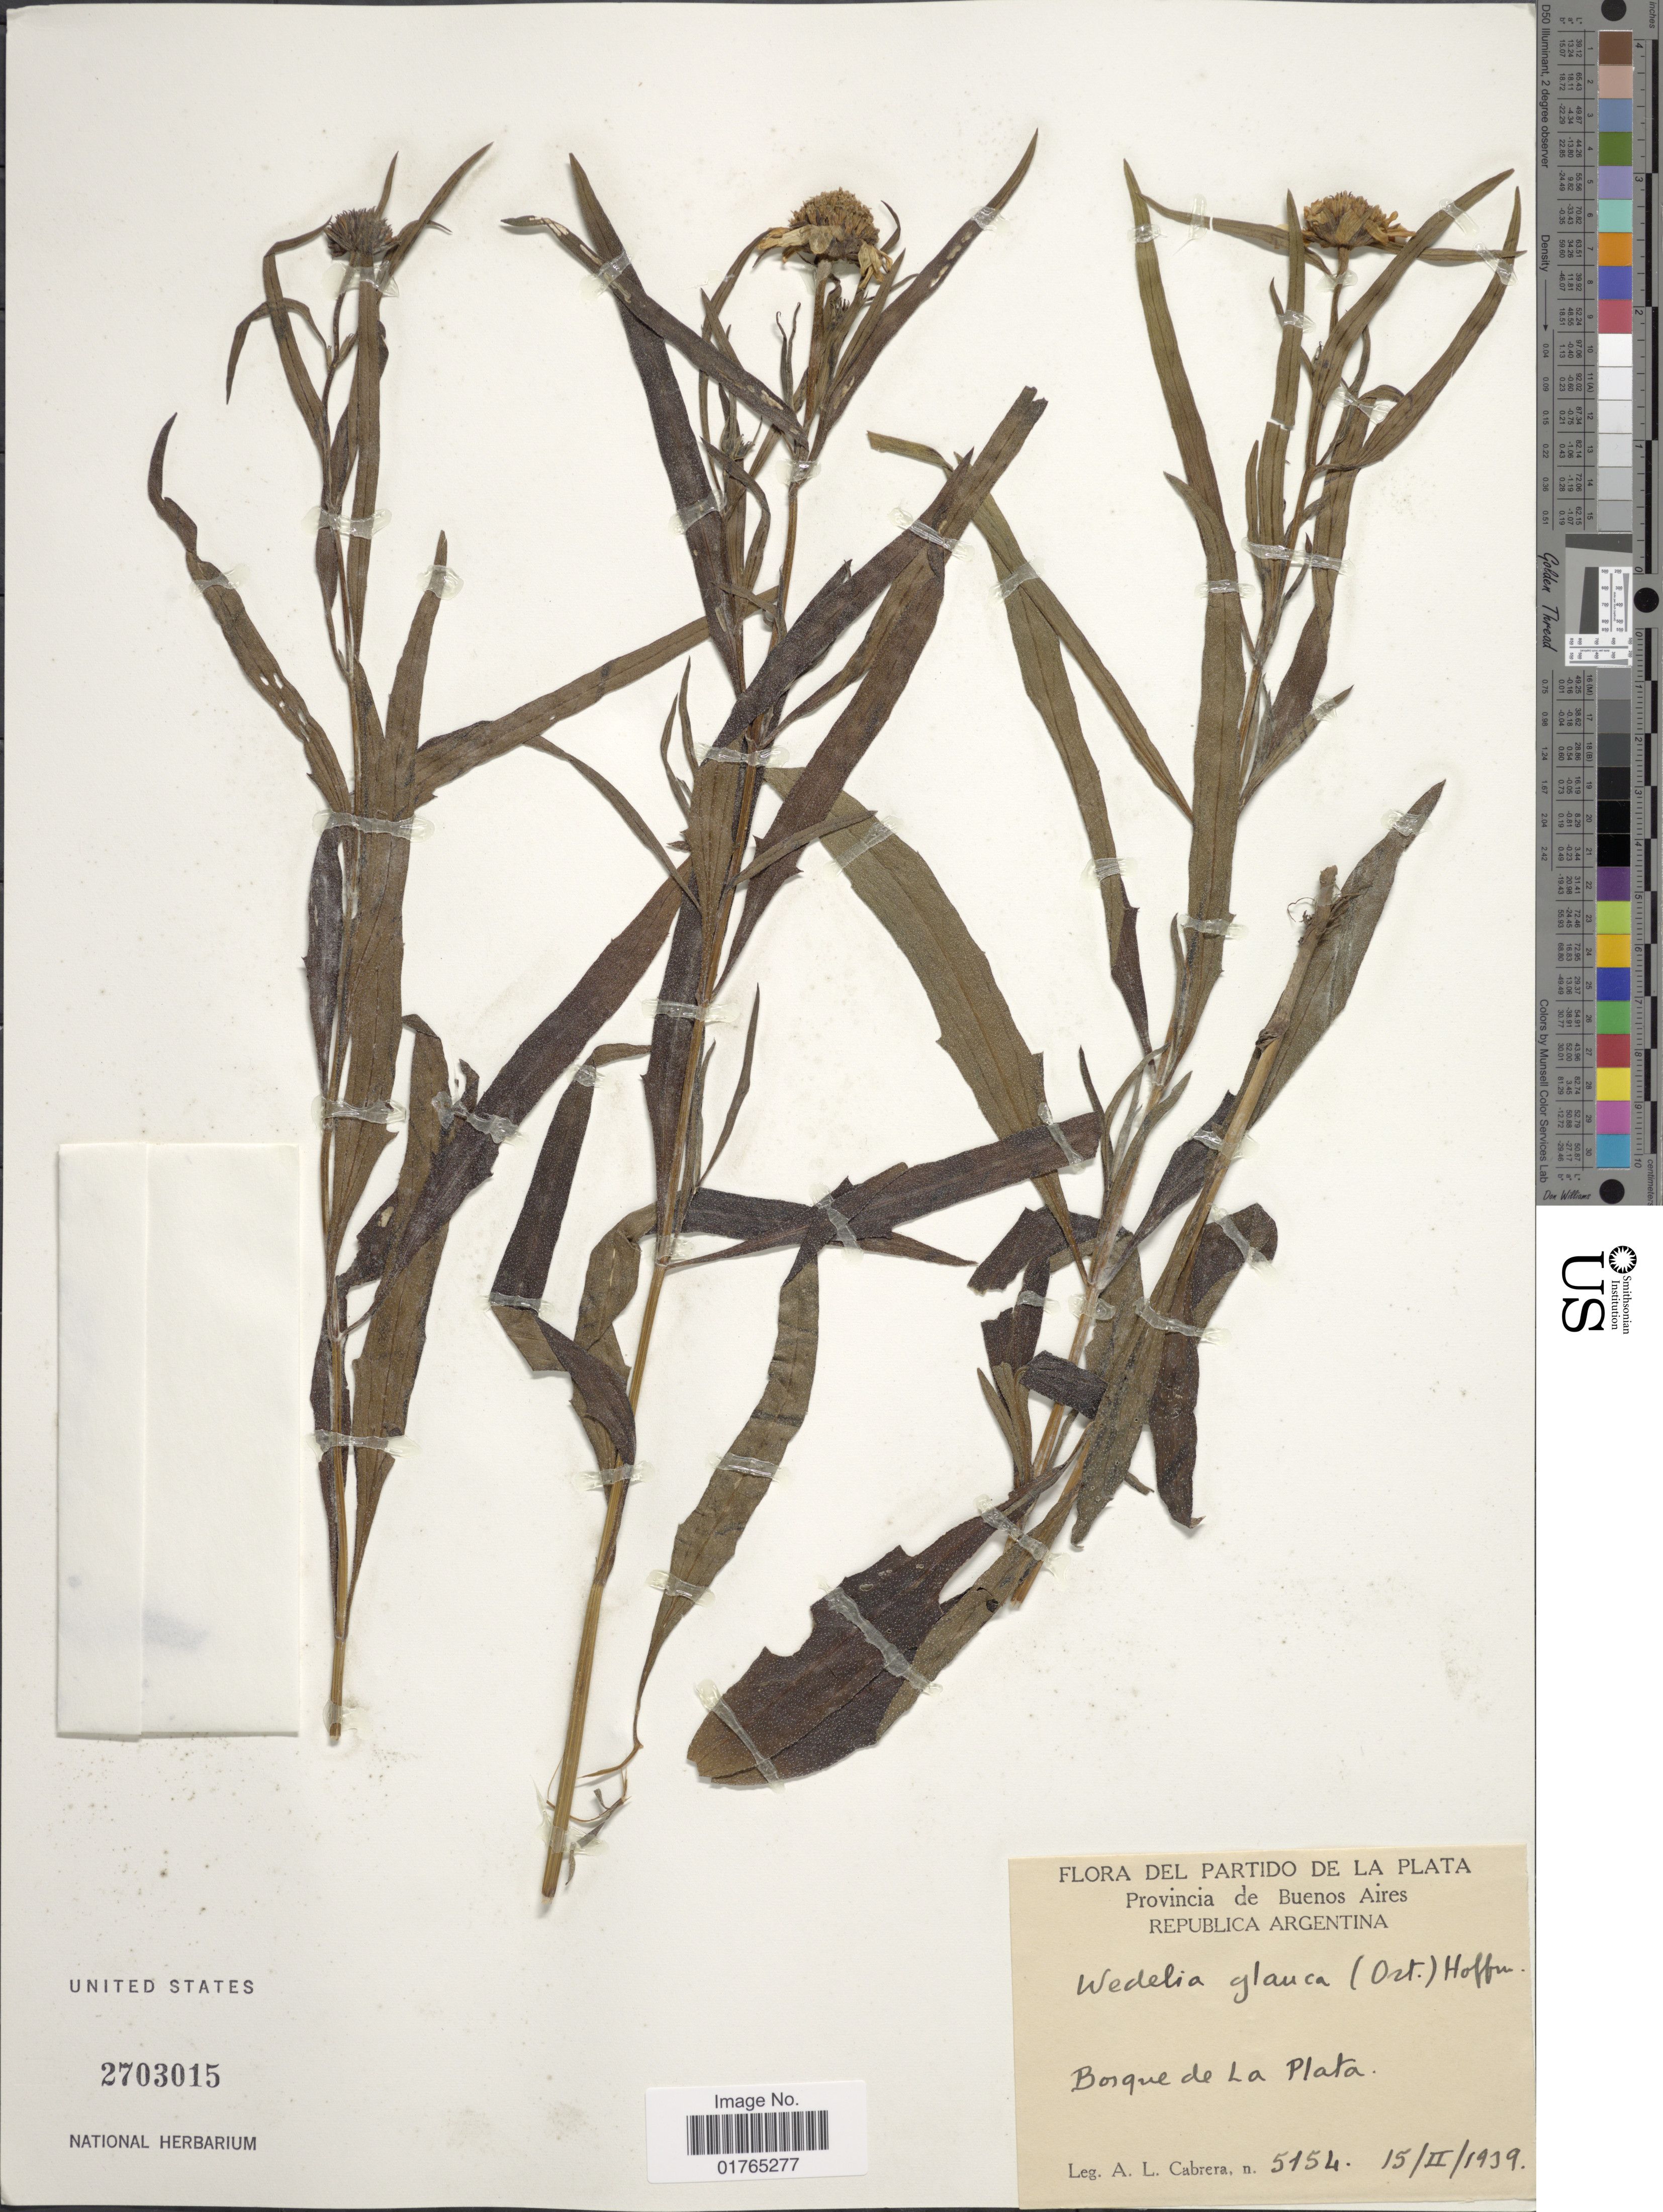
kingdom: Plantae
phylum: Tracheophyta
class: Magnoliopsida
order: Asterales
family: Asteraceae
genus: Pascalia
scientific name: Pascalia glauca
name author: Ortega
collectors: A. L. Cabrera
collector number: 5154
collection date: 1939-02-15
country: Argentina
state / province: Buenos Aires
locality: Del Partido de La Plata, bosque de La Plata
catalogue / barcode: US 2703015